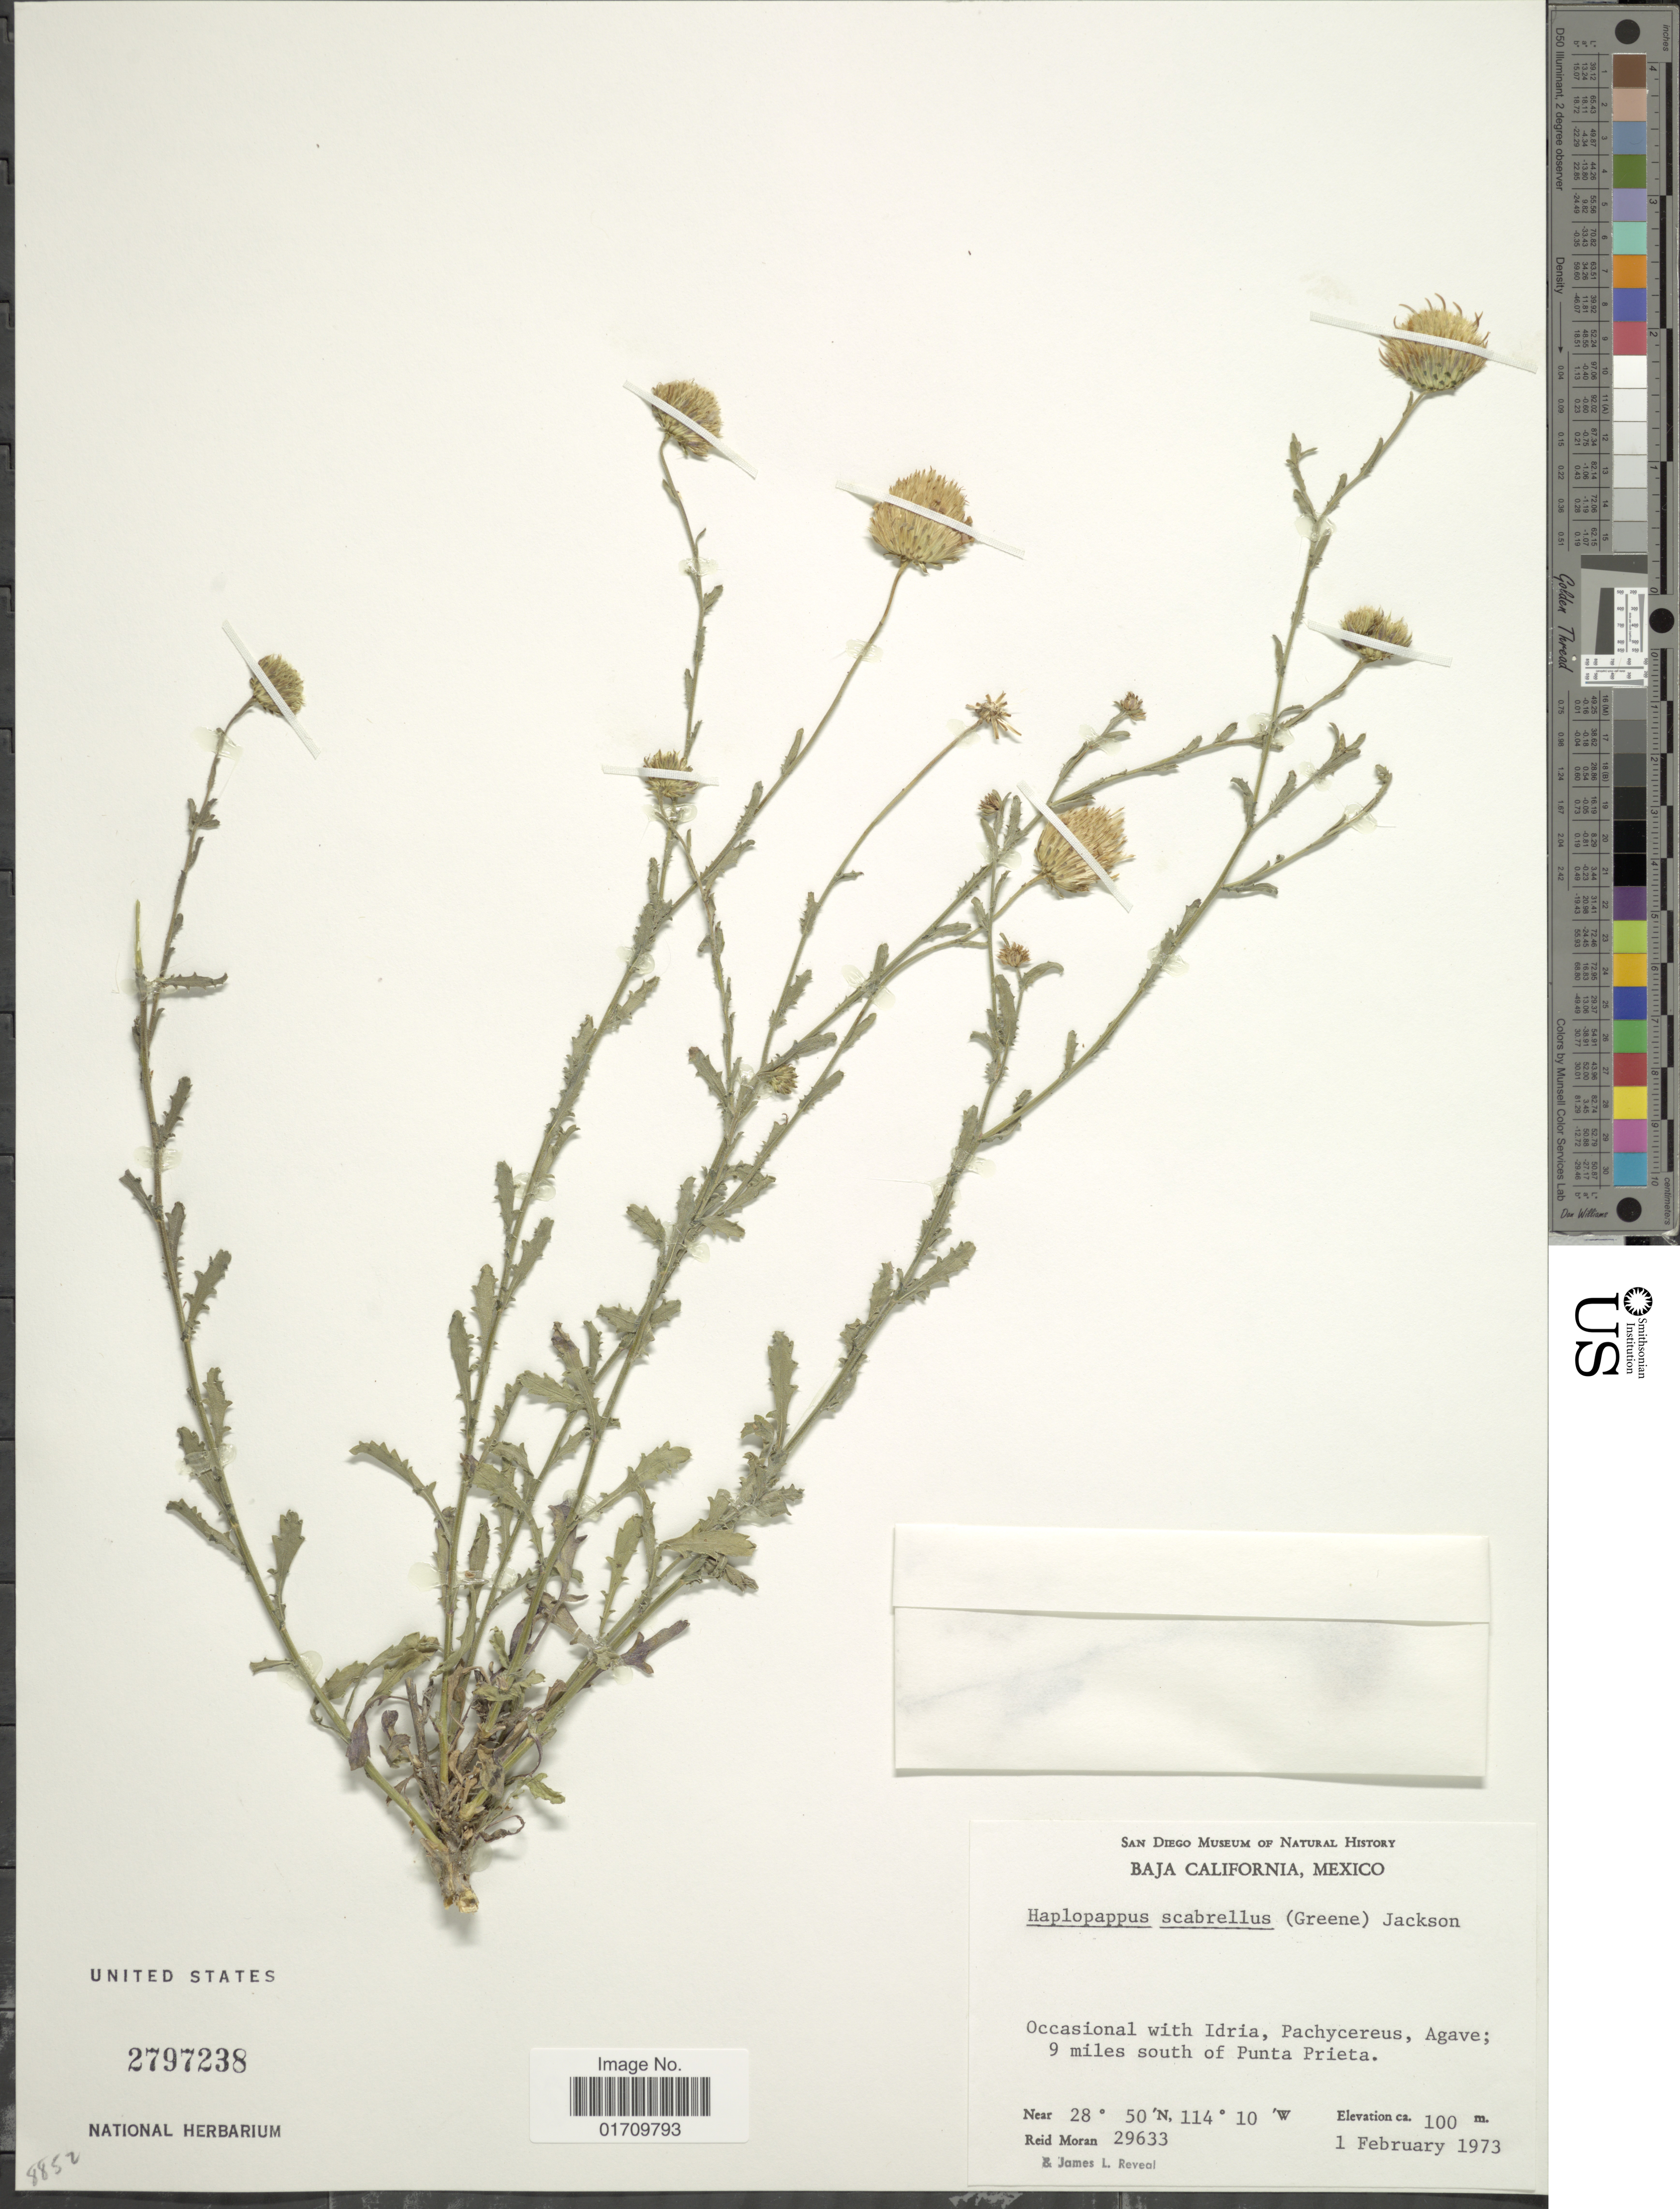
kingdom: Plantae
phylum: Tracheophyta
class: Magnoliopsida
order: Asterales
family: Asteraceae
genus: Machaeranthera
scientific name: Machaeranthera sp.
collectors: R. V. Moran & J. L. Reveal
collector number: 29633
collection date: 1973-02-01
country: Mexico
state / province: Baja California Sur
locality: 9 miles south of Punta Prieta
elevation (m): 100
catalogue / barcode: US 2797238